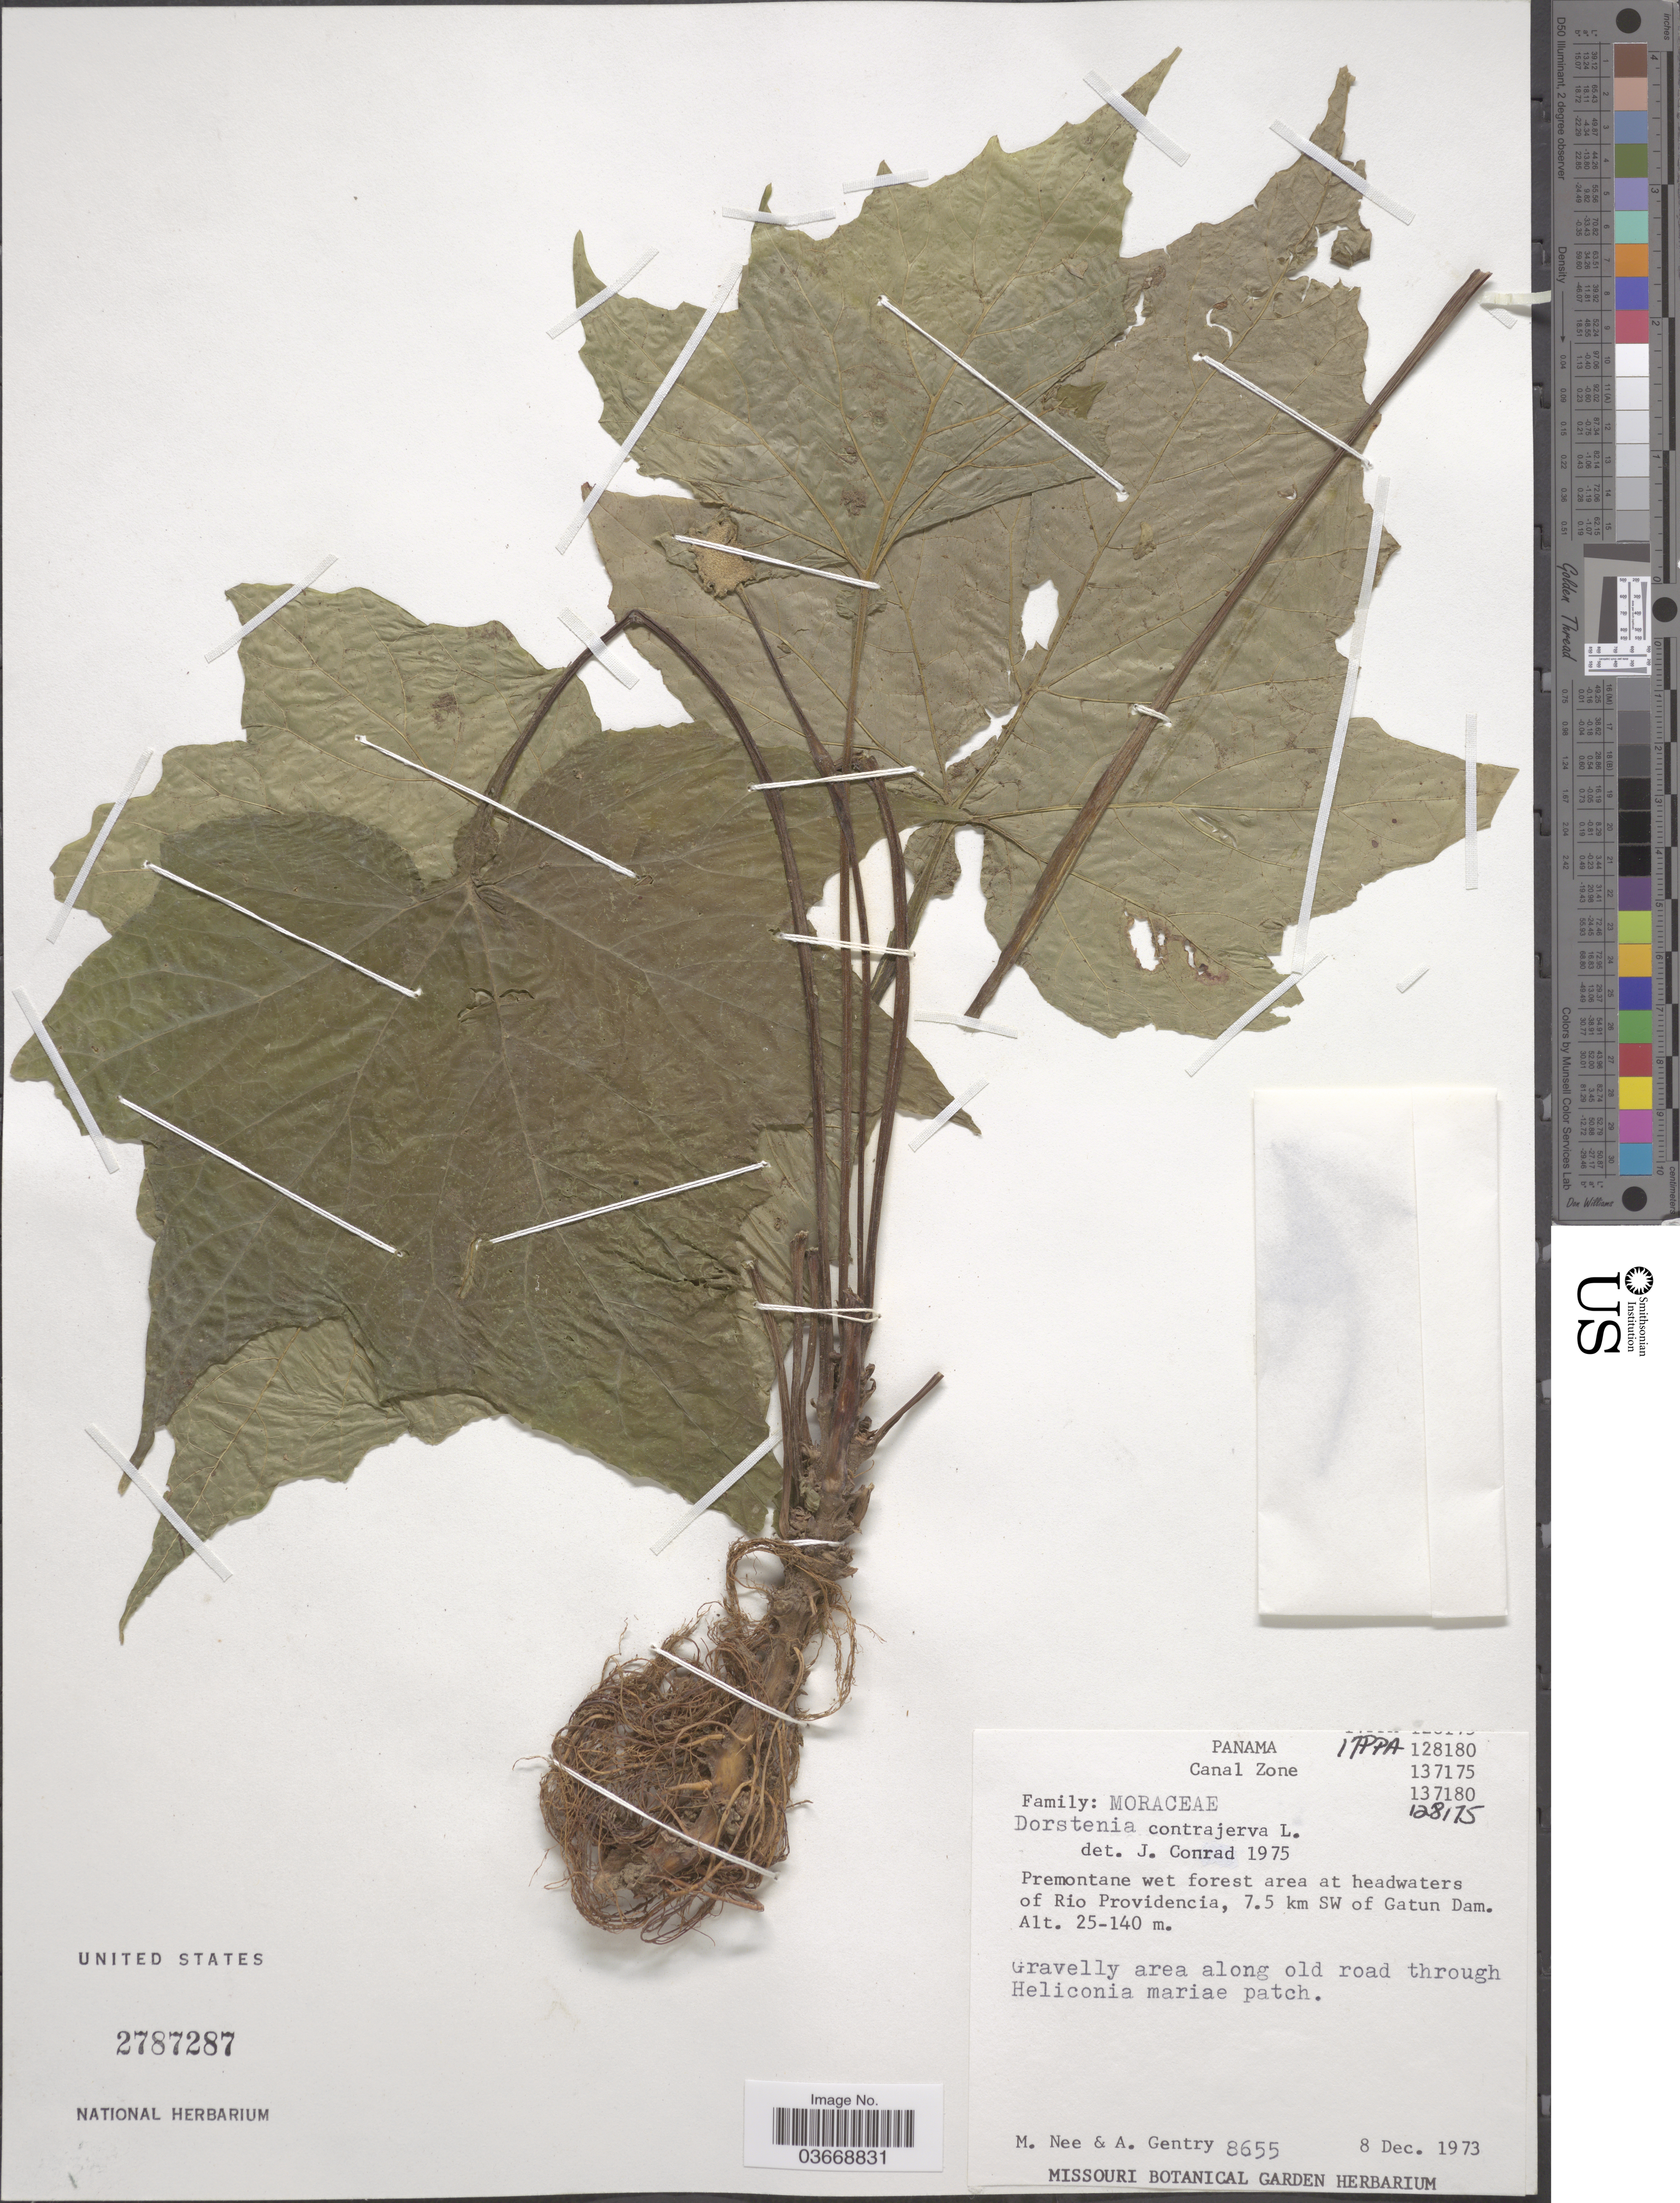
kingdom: Plantae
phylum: Tracheophyta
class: Magnoliopsida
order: Rosales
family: Moraceae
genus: Dorstenia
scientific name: Dorstenia contrajerva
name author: L.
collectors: M. Nee & A. H. Gentry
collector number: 8655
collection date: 1973-12-08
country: Panama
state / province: Colón / Panamá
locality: Canal Zone. Premontane wet forest area at headwaters of Rio Providencia, 7.5 km SW of Gatun Dam.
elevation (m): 25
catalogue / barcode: US 2787287